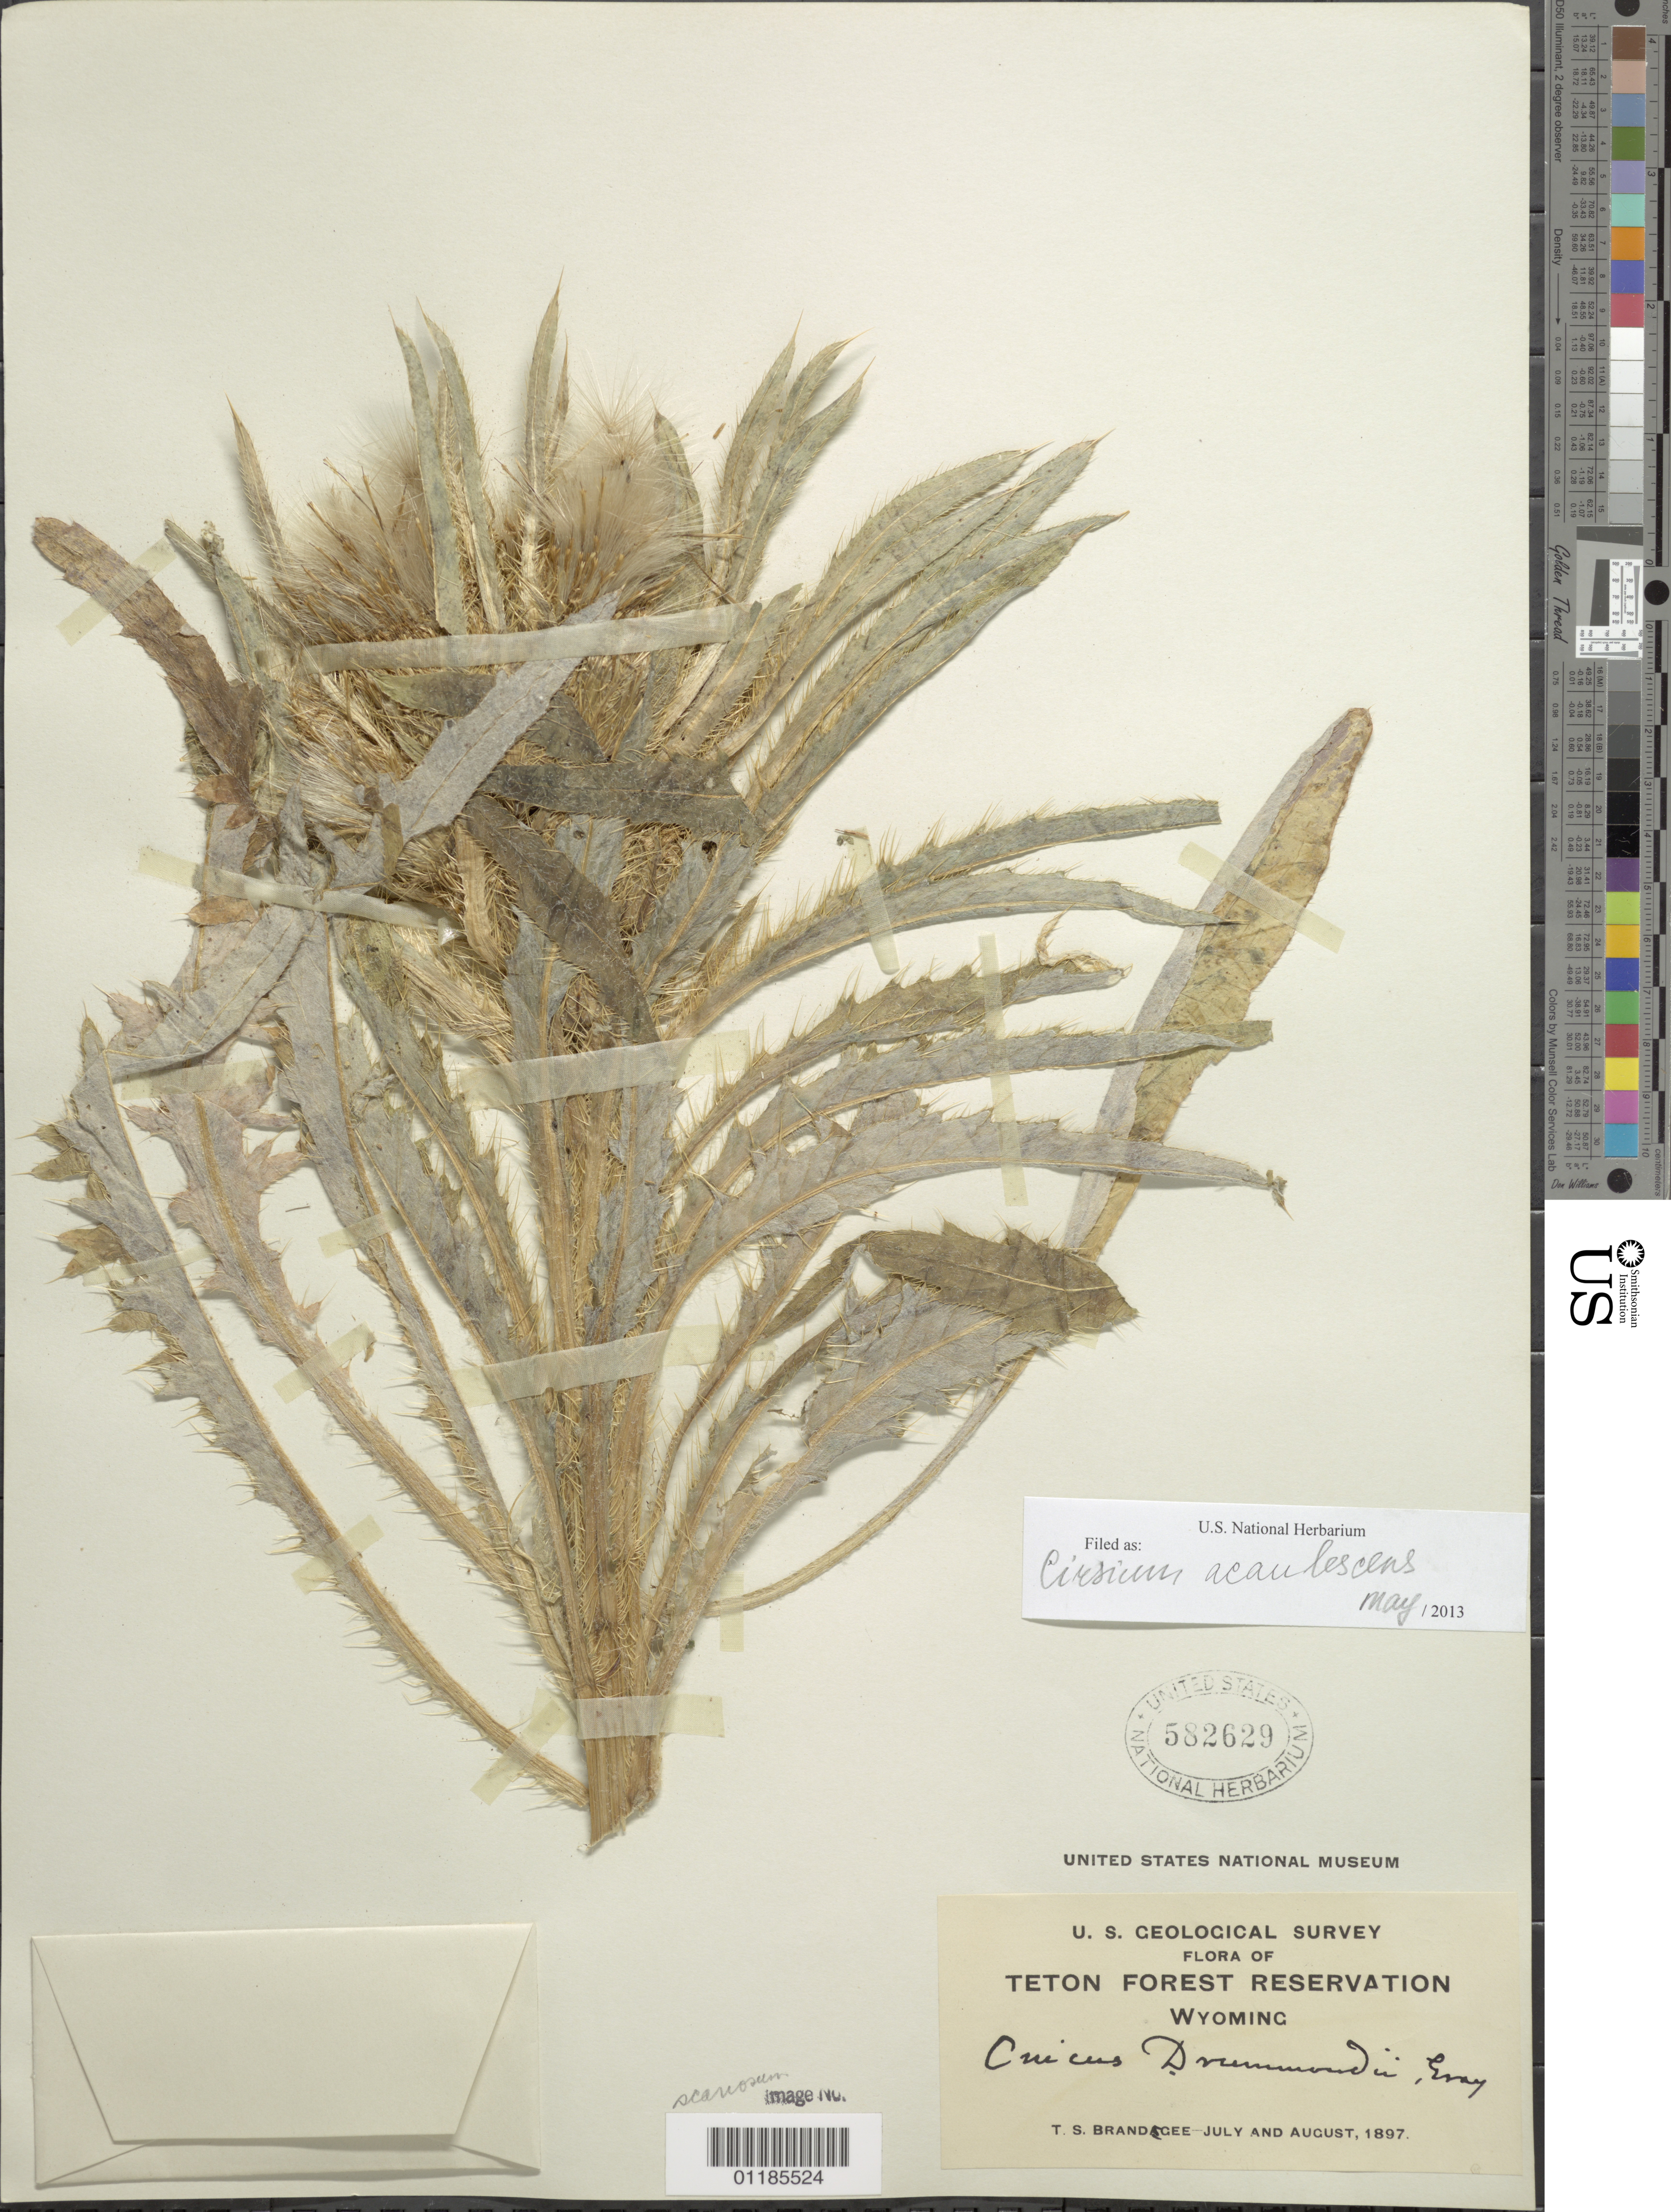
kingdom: Plantae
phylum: Tracheophyta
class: Magnoliopsida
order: Asterales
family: Asteraceae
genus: Cirsium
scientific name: Cirsium scariosum var. americanum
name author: (A. Gray) D.J. Keil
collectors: T. S. Brandegee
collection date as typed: Jul 1897 to -- Aug 1897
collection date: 1897-07/1897-08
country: United States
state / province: Wyoming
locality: Teton Forest Reservation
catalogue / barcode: US 582629